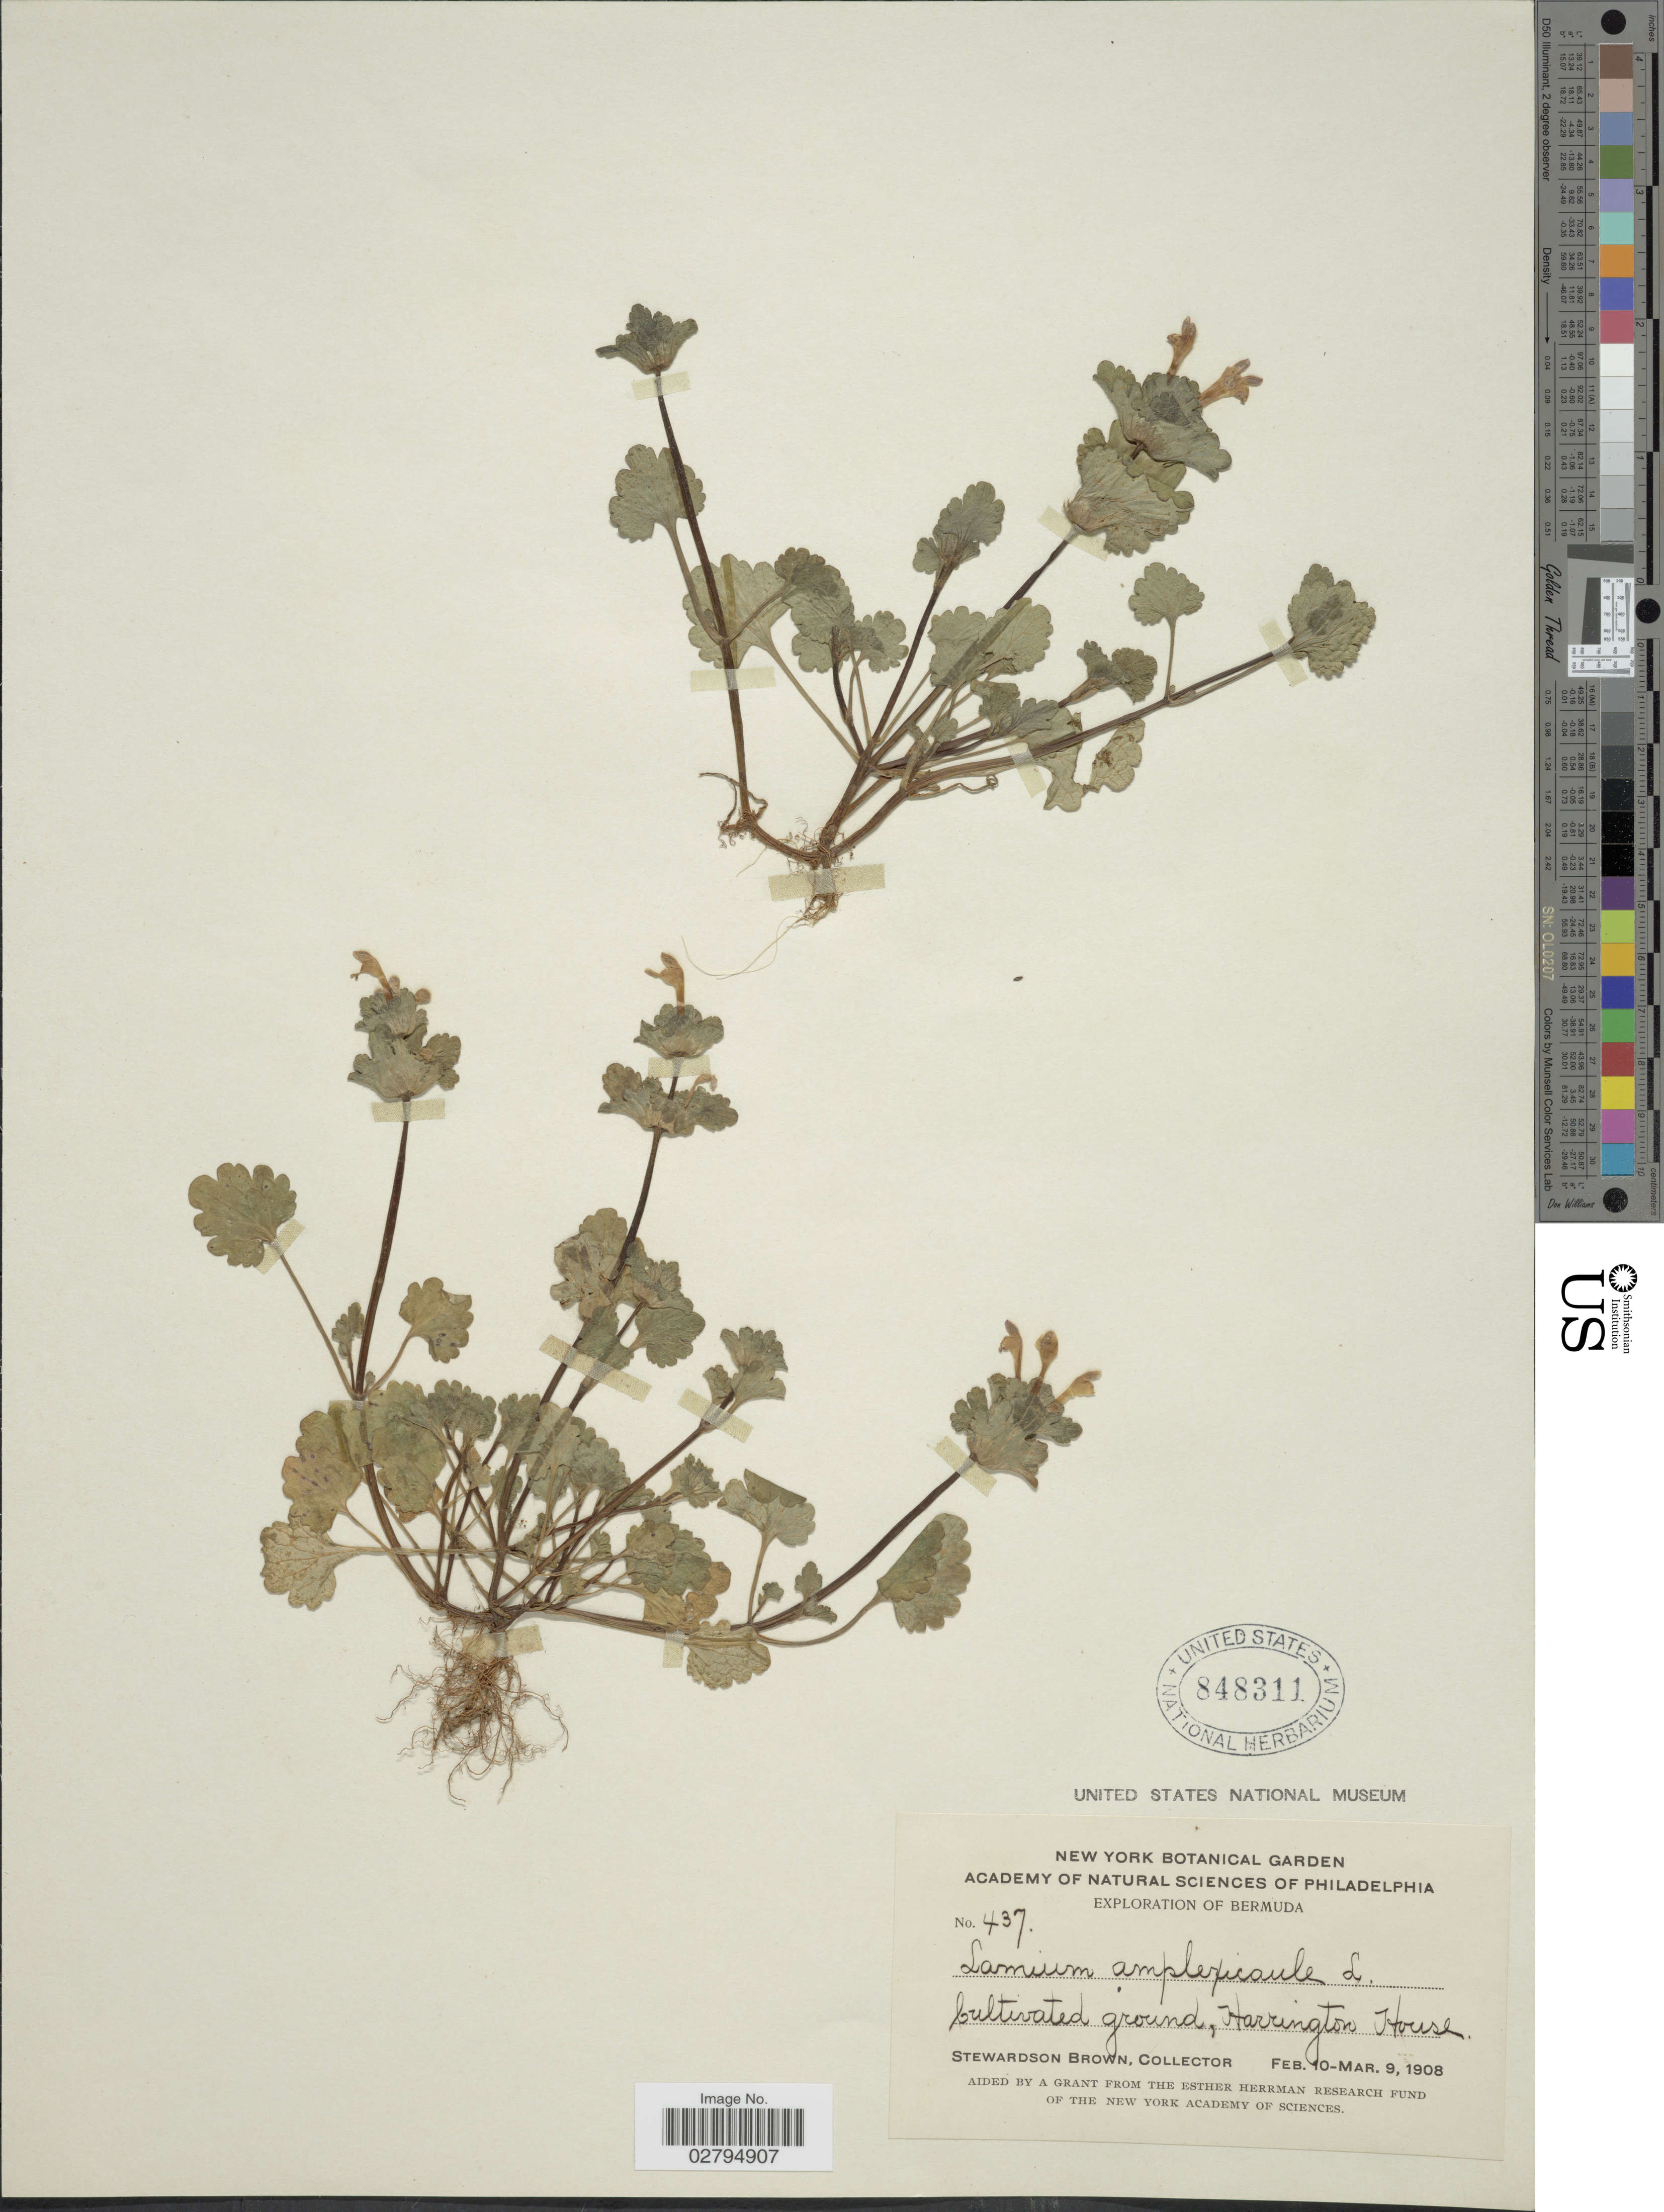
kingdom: Plantae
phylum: Tracheophyta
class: Magnoliopsida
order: Lamiales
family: Lamiaceae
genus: Lamium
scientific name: Lamium amplexicaule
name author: L.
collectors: S. Brown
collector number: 437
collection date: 1908-02-10/1908-03-09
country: Bermuda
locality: Cultivated ground, Harrington House.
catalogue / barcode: US 848311